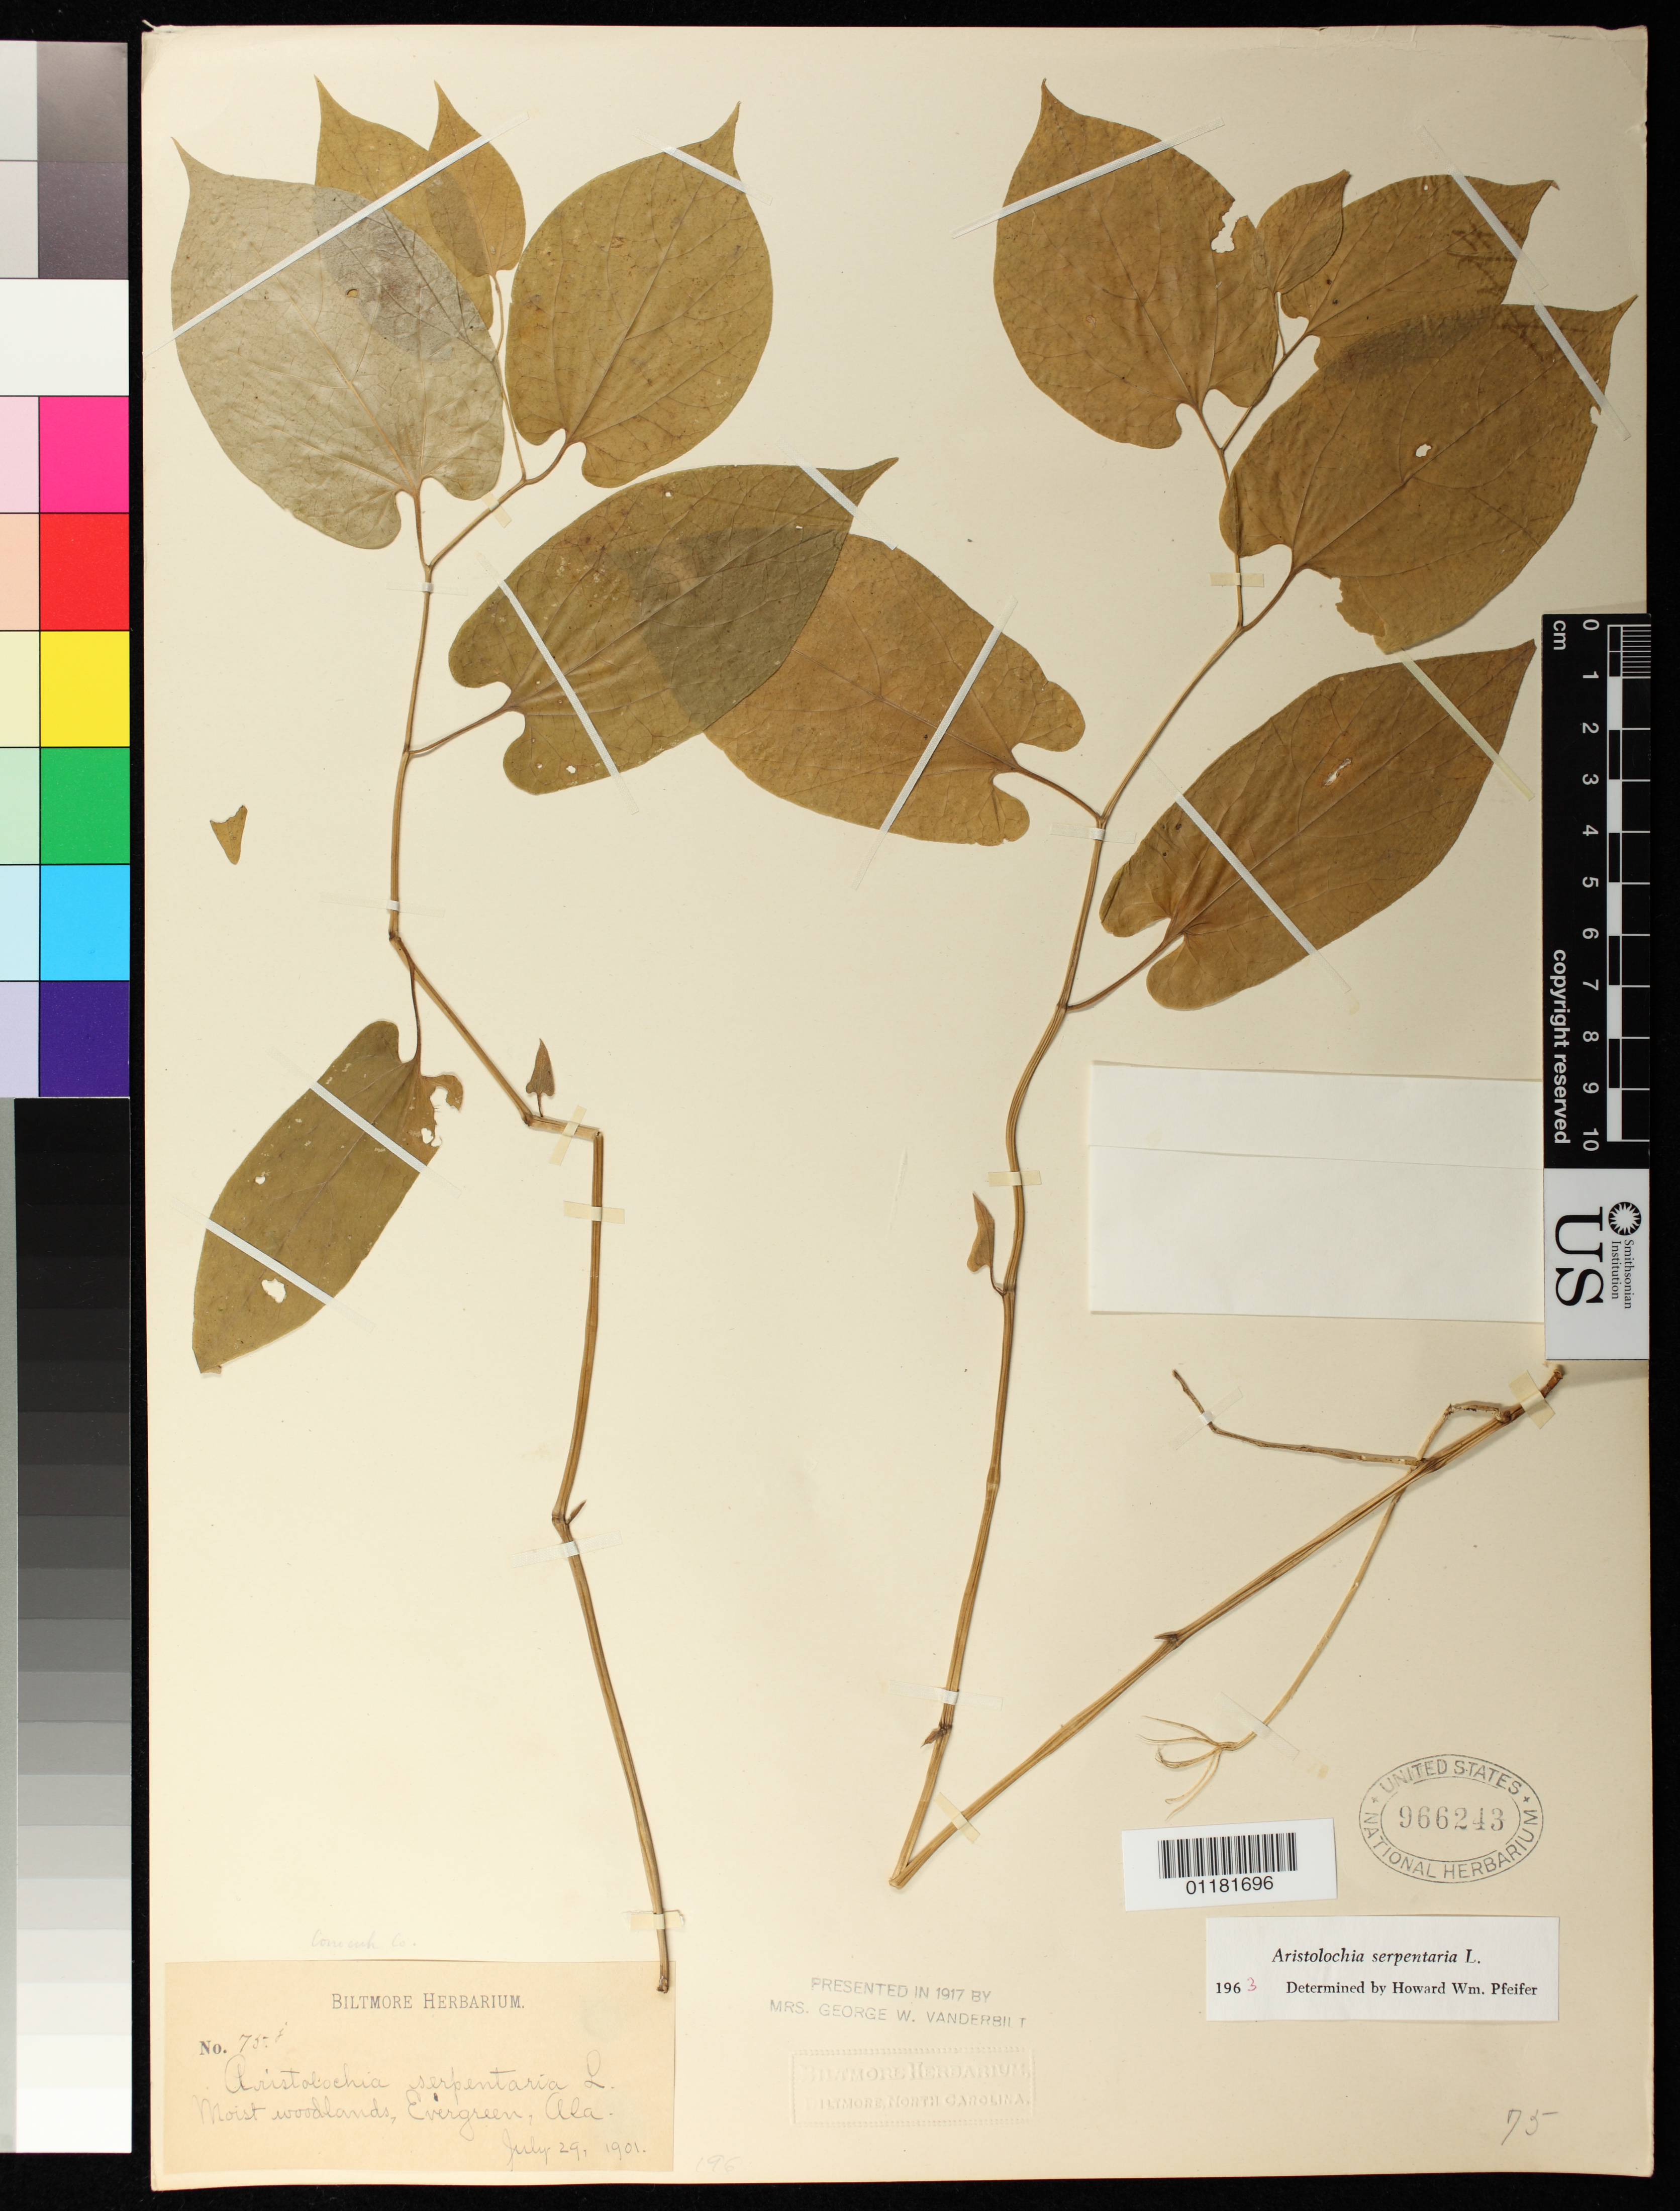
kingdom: Plantae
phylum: Tracheophyta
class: Magnoliopsida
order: Piperales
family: Aristolochiaceae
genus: Aristolochia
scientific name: Aristolochia serpentaria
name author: L.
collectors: ex herb. Biltmore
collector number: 75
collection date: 1901-07-29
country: United States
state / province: Alabama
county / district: Conecuh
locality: Evergreen, Conecuh County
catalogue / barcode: US 966243